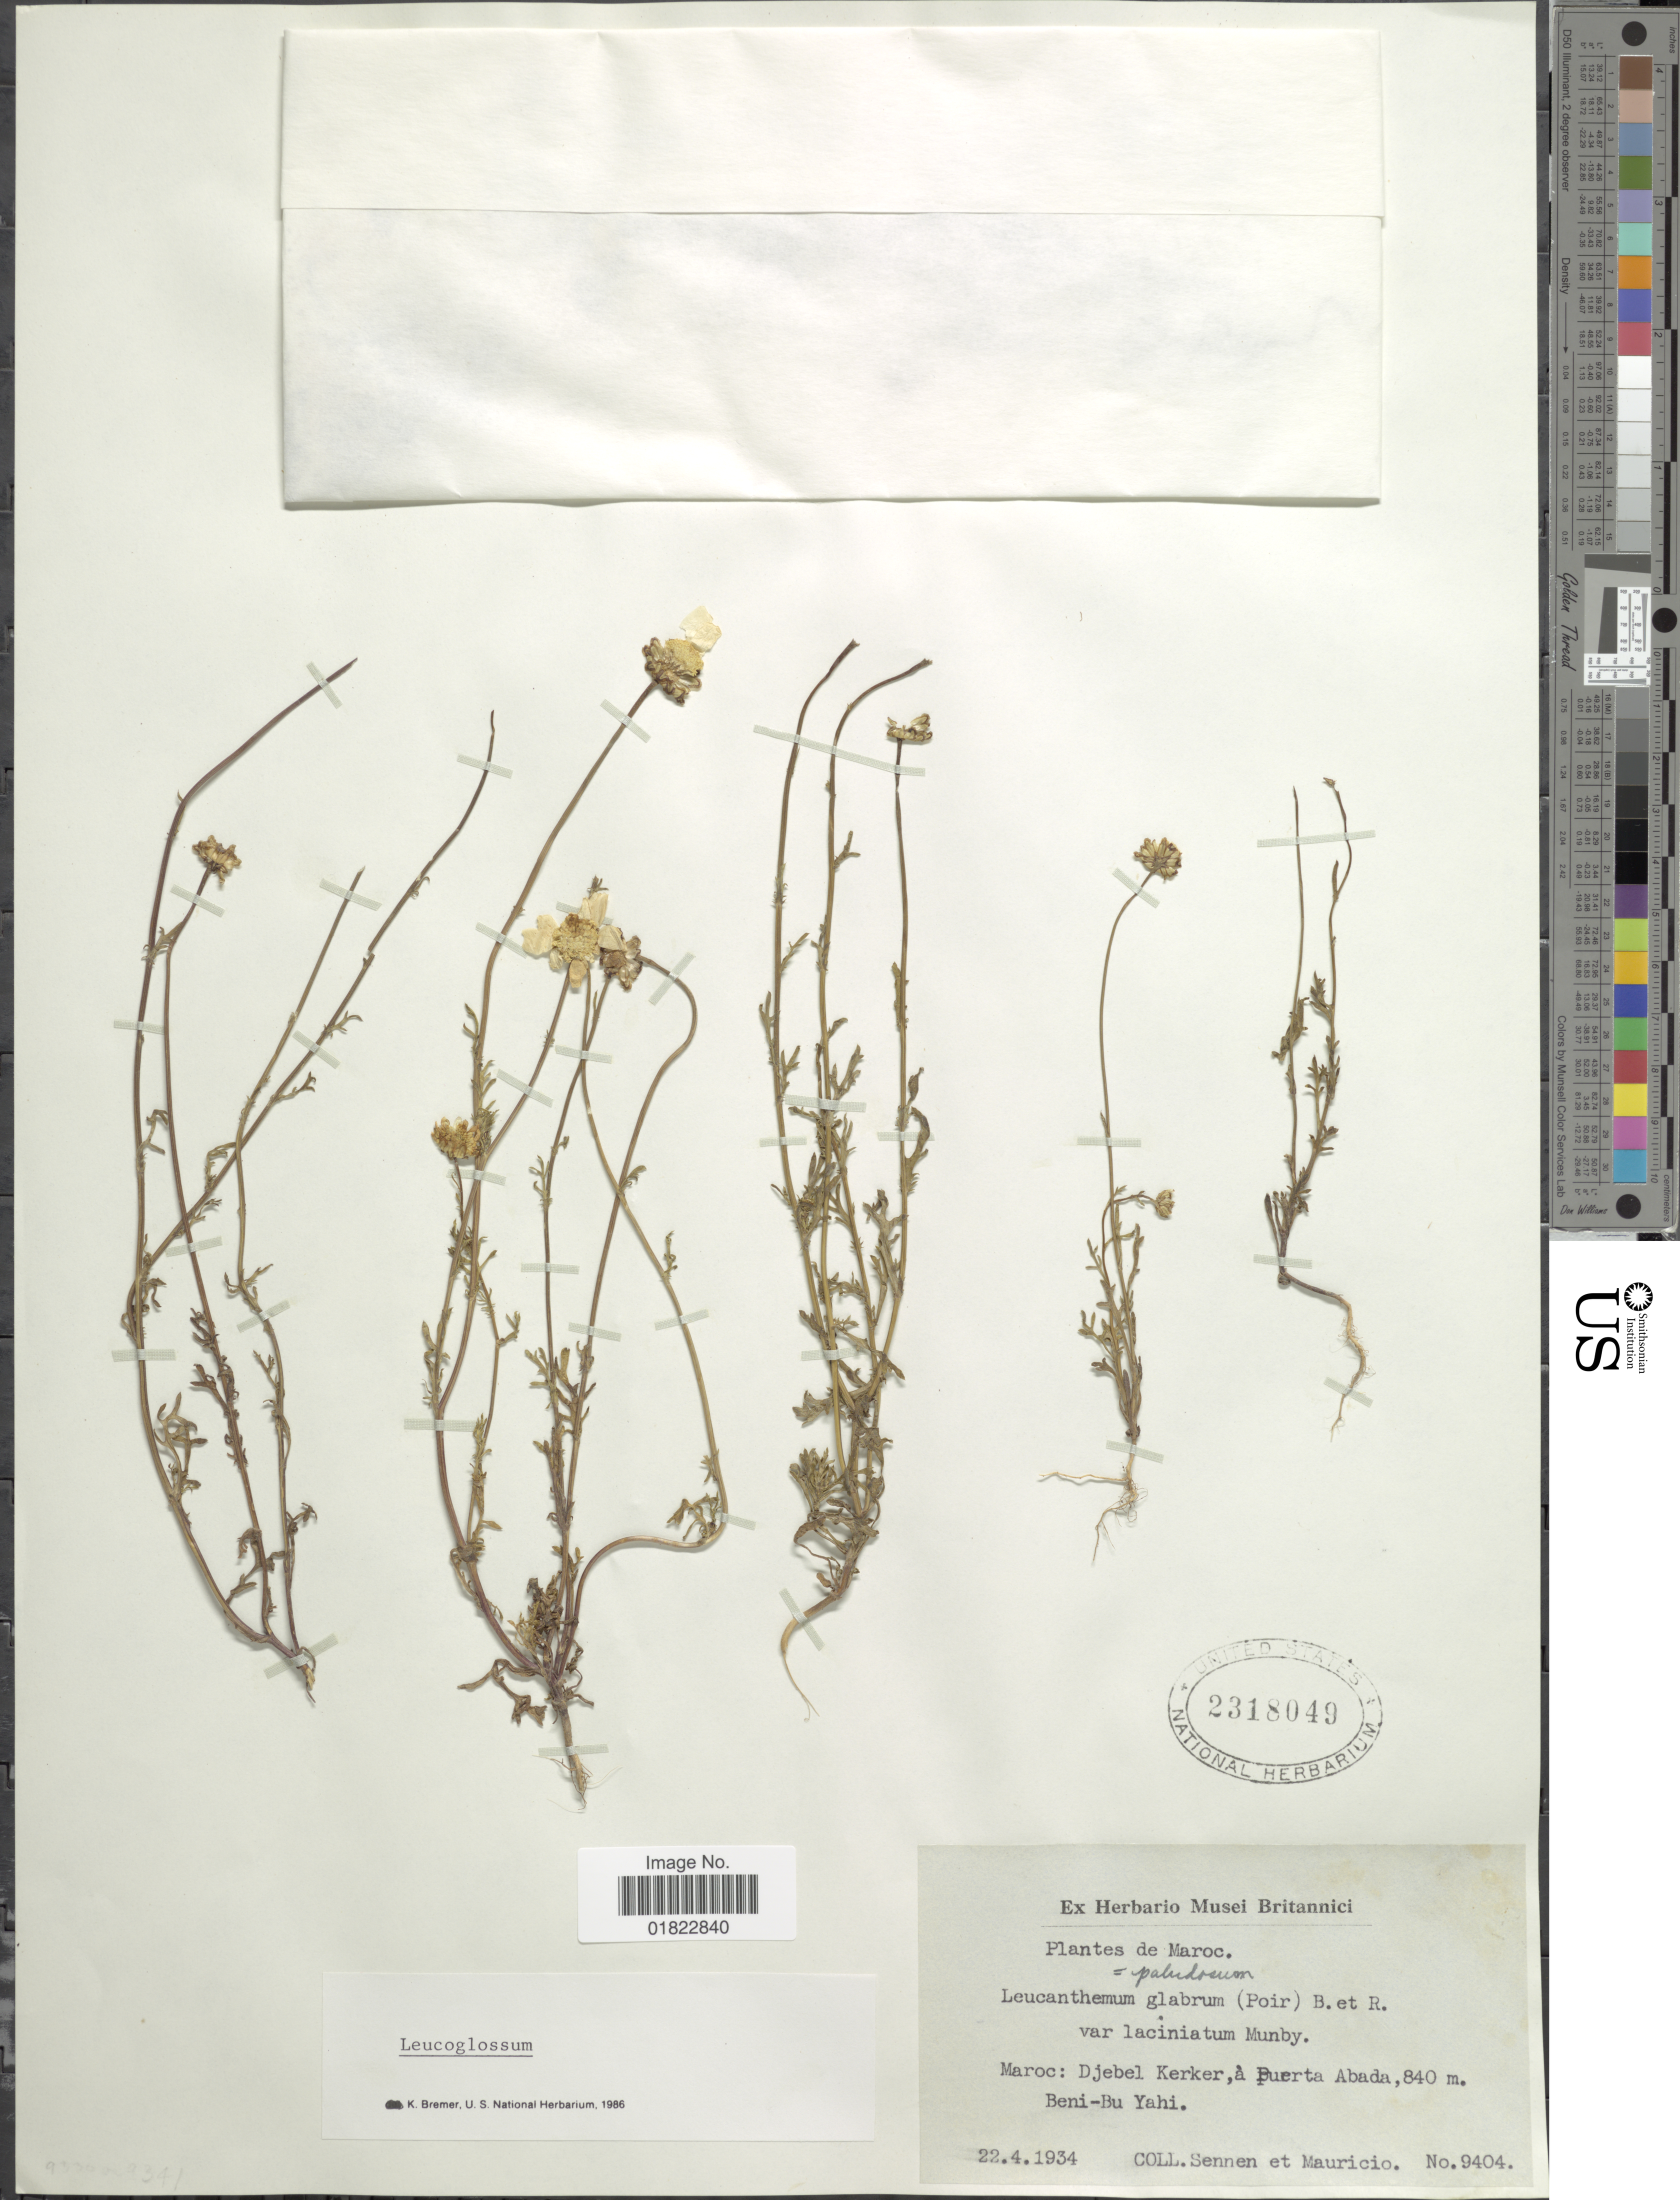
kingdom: Plantae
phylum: Tracheophyta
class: Magnoliopsida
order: Asterales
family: Asteraceae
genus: Leucoglossum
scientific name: Leucoglossum paludosum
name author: (Poir.) B.H. Wilcox et al.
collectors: E. Sennen & Mauricio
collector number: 9404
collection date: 1934-04-22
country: Morocco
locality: Maroc: Djebel Kerker, a puerta Abada.Beni-Bu Yahi.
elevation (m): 840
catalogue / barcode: US 2318049